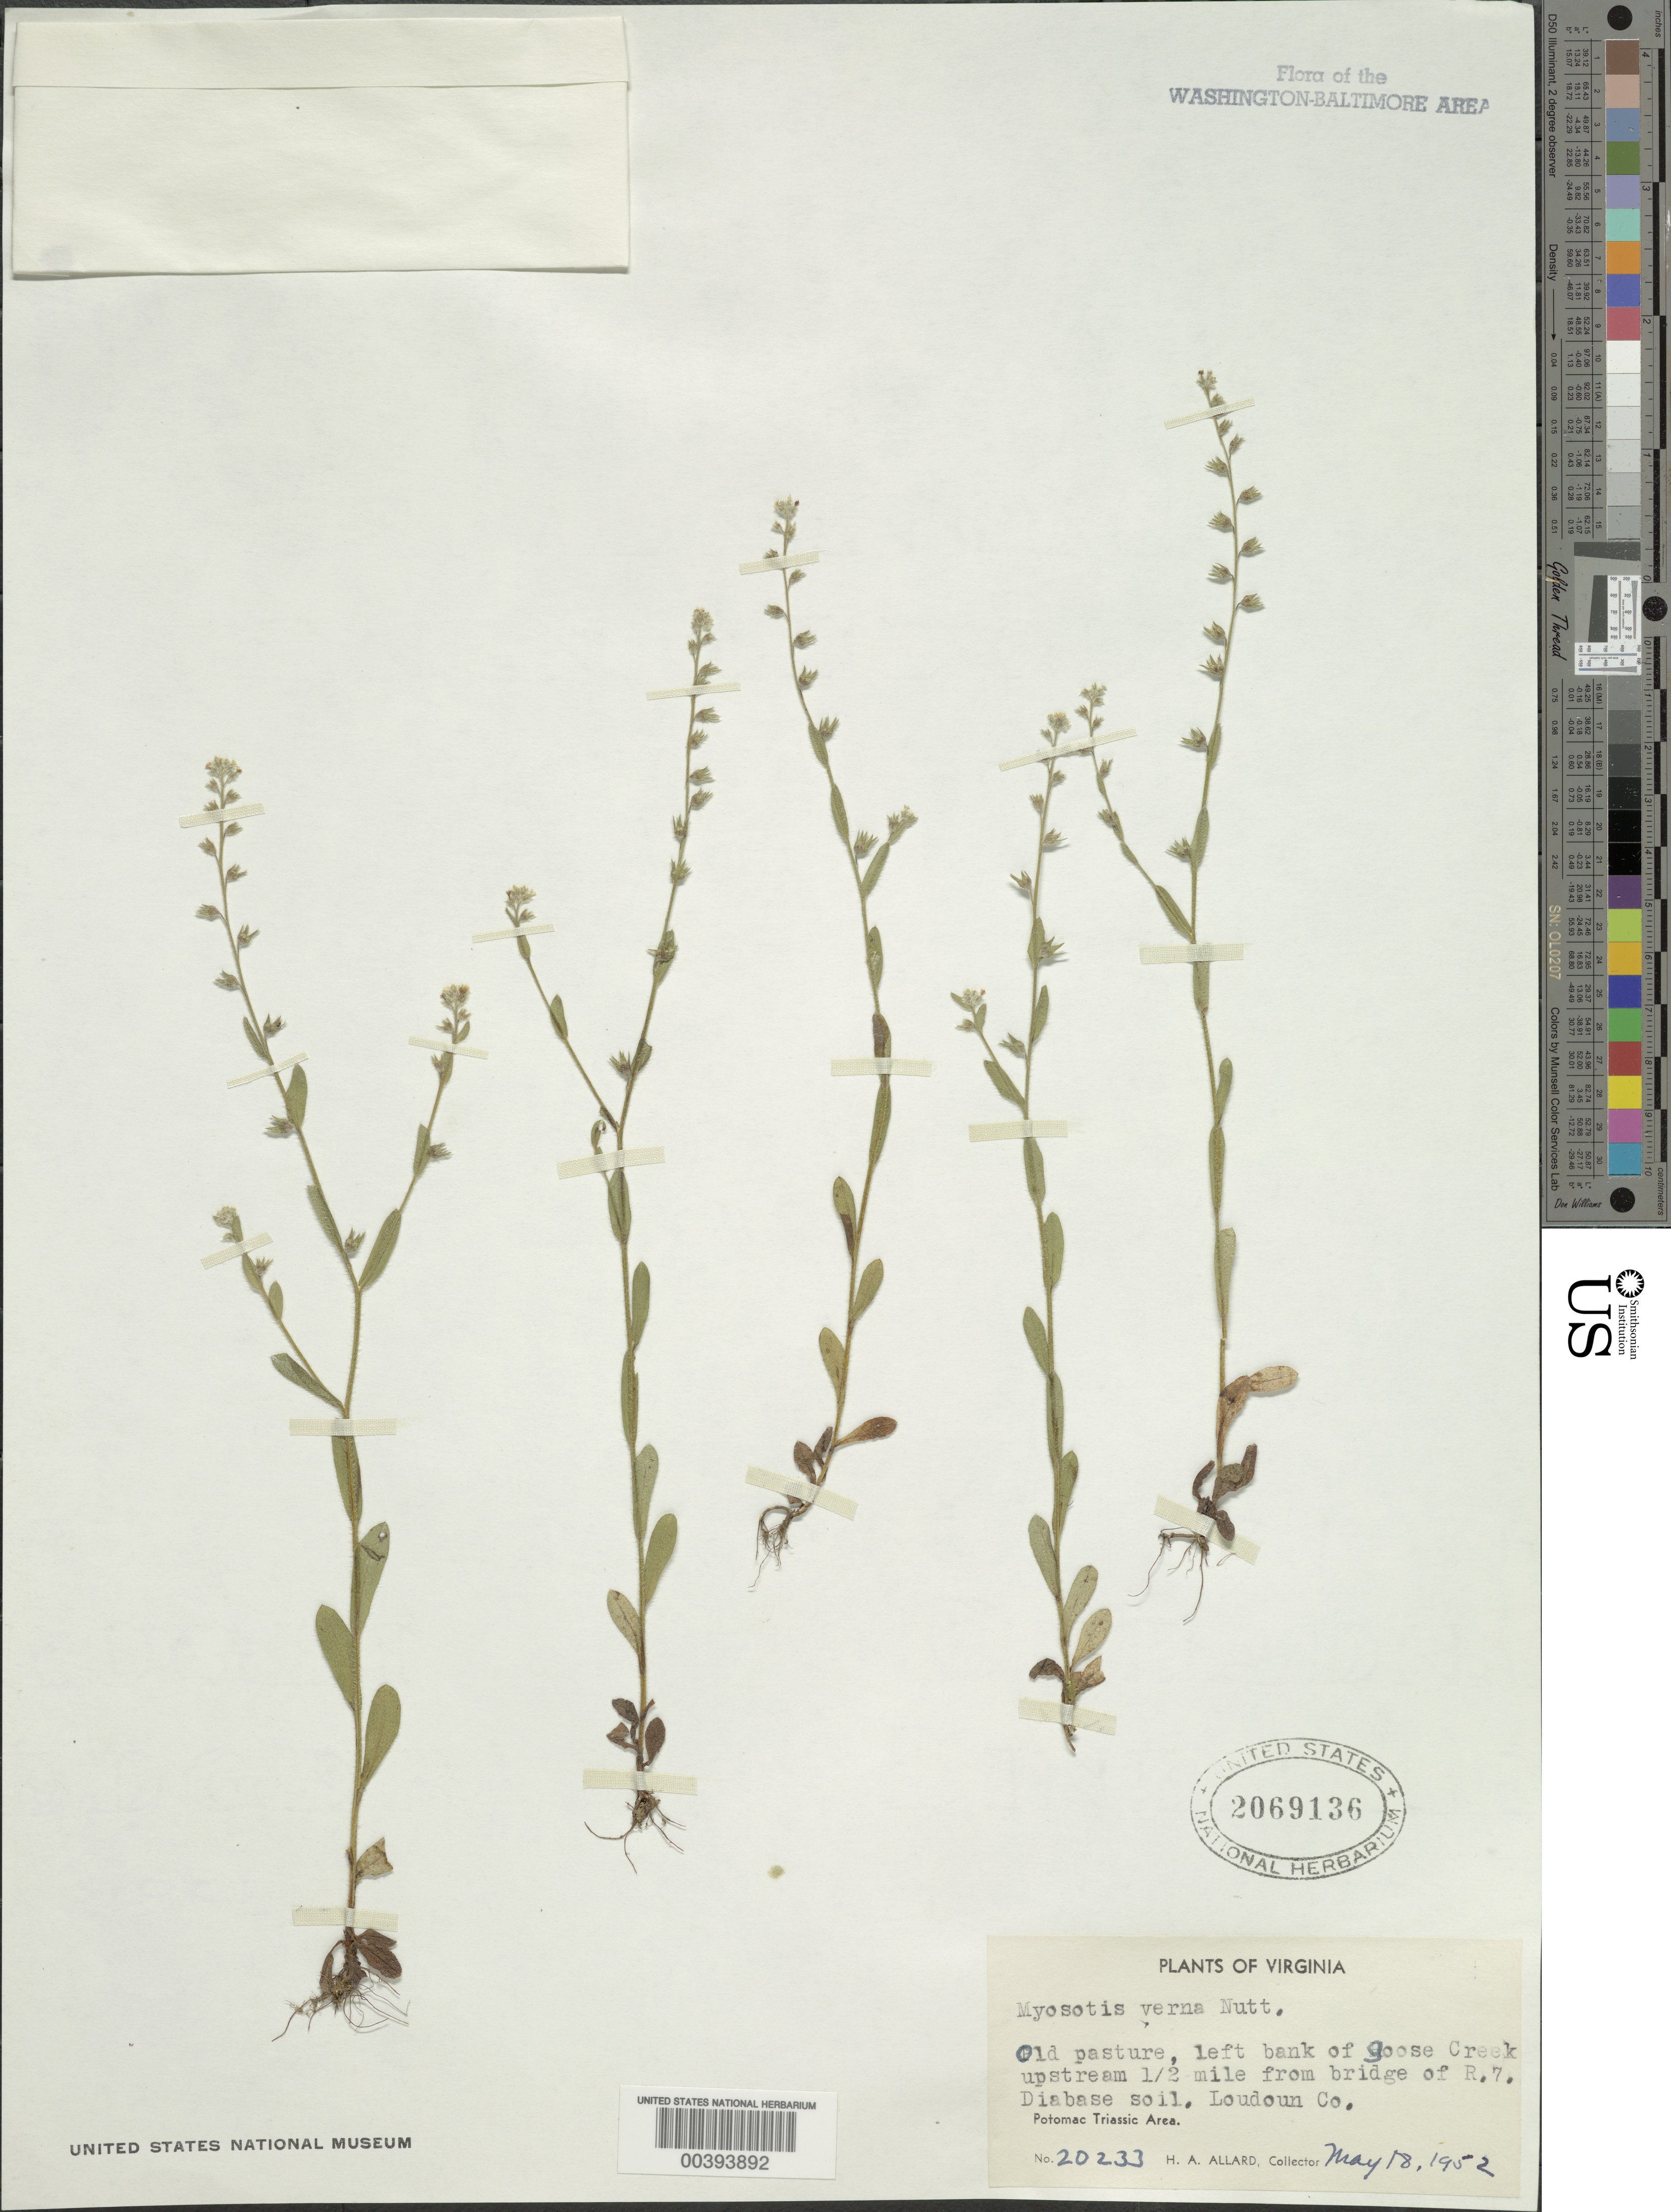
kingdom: Plantae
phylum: Tracheophyta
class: Magnoliopsida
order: Boraginales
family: Boraginaceae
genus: Myosotis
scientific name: Myosotis verna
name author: Nutt.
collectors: H. A. Allard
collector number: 20233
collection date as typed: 18 May 1952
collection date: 1952-05-18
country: United States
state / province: Virginia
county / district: Loudoun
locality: Upstream from Route 7 on Goose Creek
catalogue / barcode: US 2069136